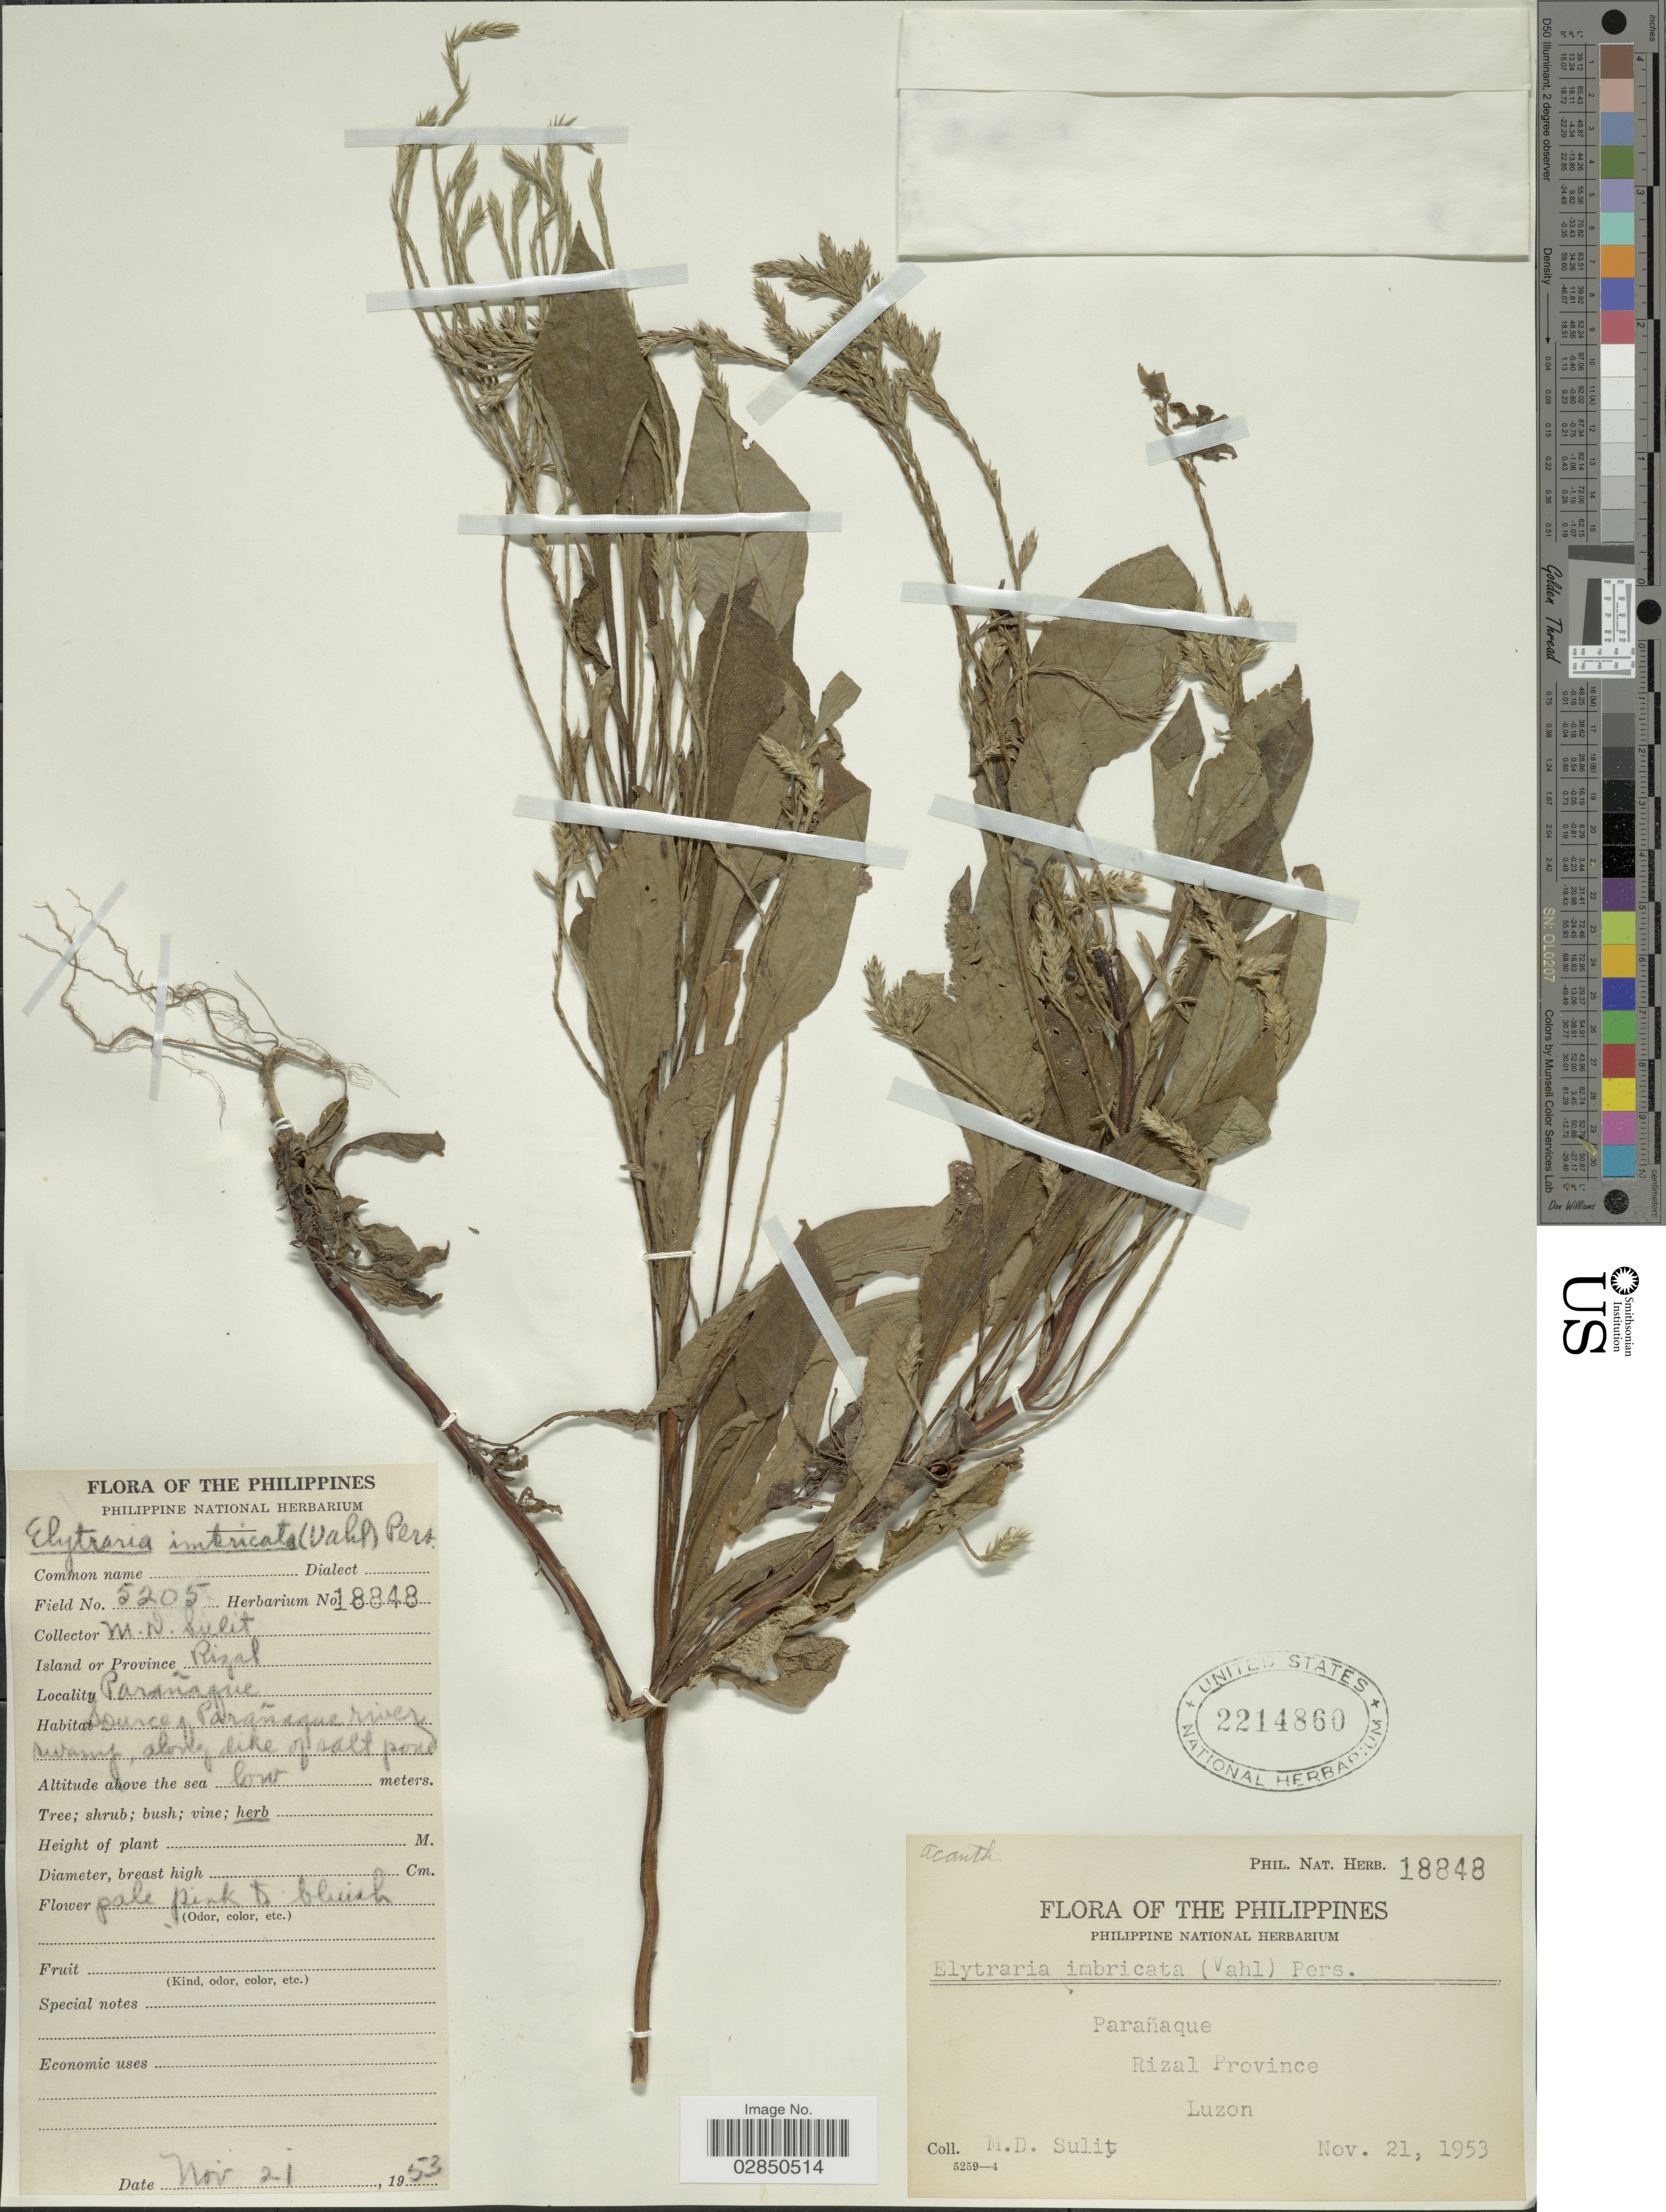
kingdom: Plantae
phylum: Tracheophyta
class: Magnoliopsida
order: Lamiales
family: Acanthaceae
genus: Elytraria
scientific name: Elytraria imbricata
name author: (Vahl) Pers.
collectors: M. Sulit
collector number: Phil. Nat. Herb. 18848/ 5205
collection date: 1953-11-21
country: Philippines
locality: Parañaque, Rizal Province, Luzon. Source of Parañaque river.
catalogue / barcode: US 2214860